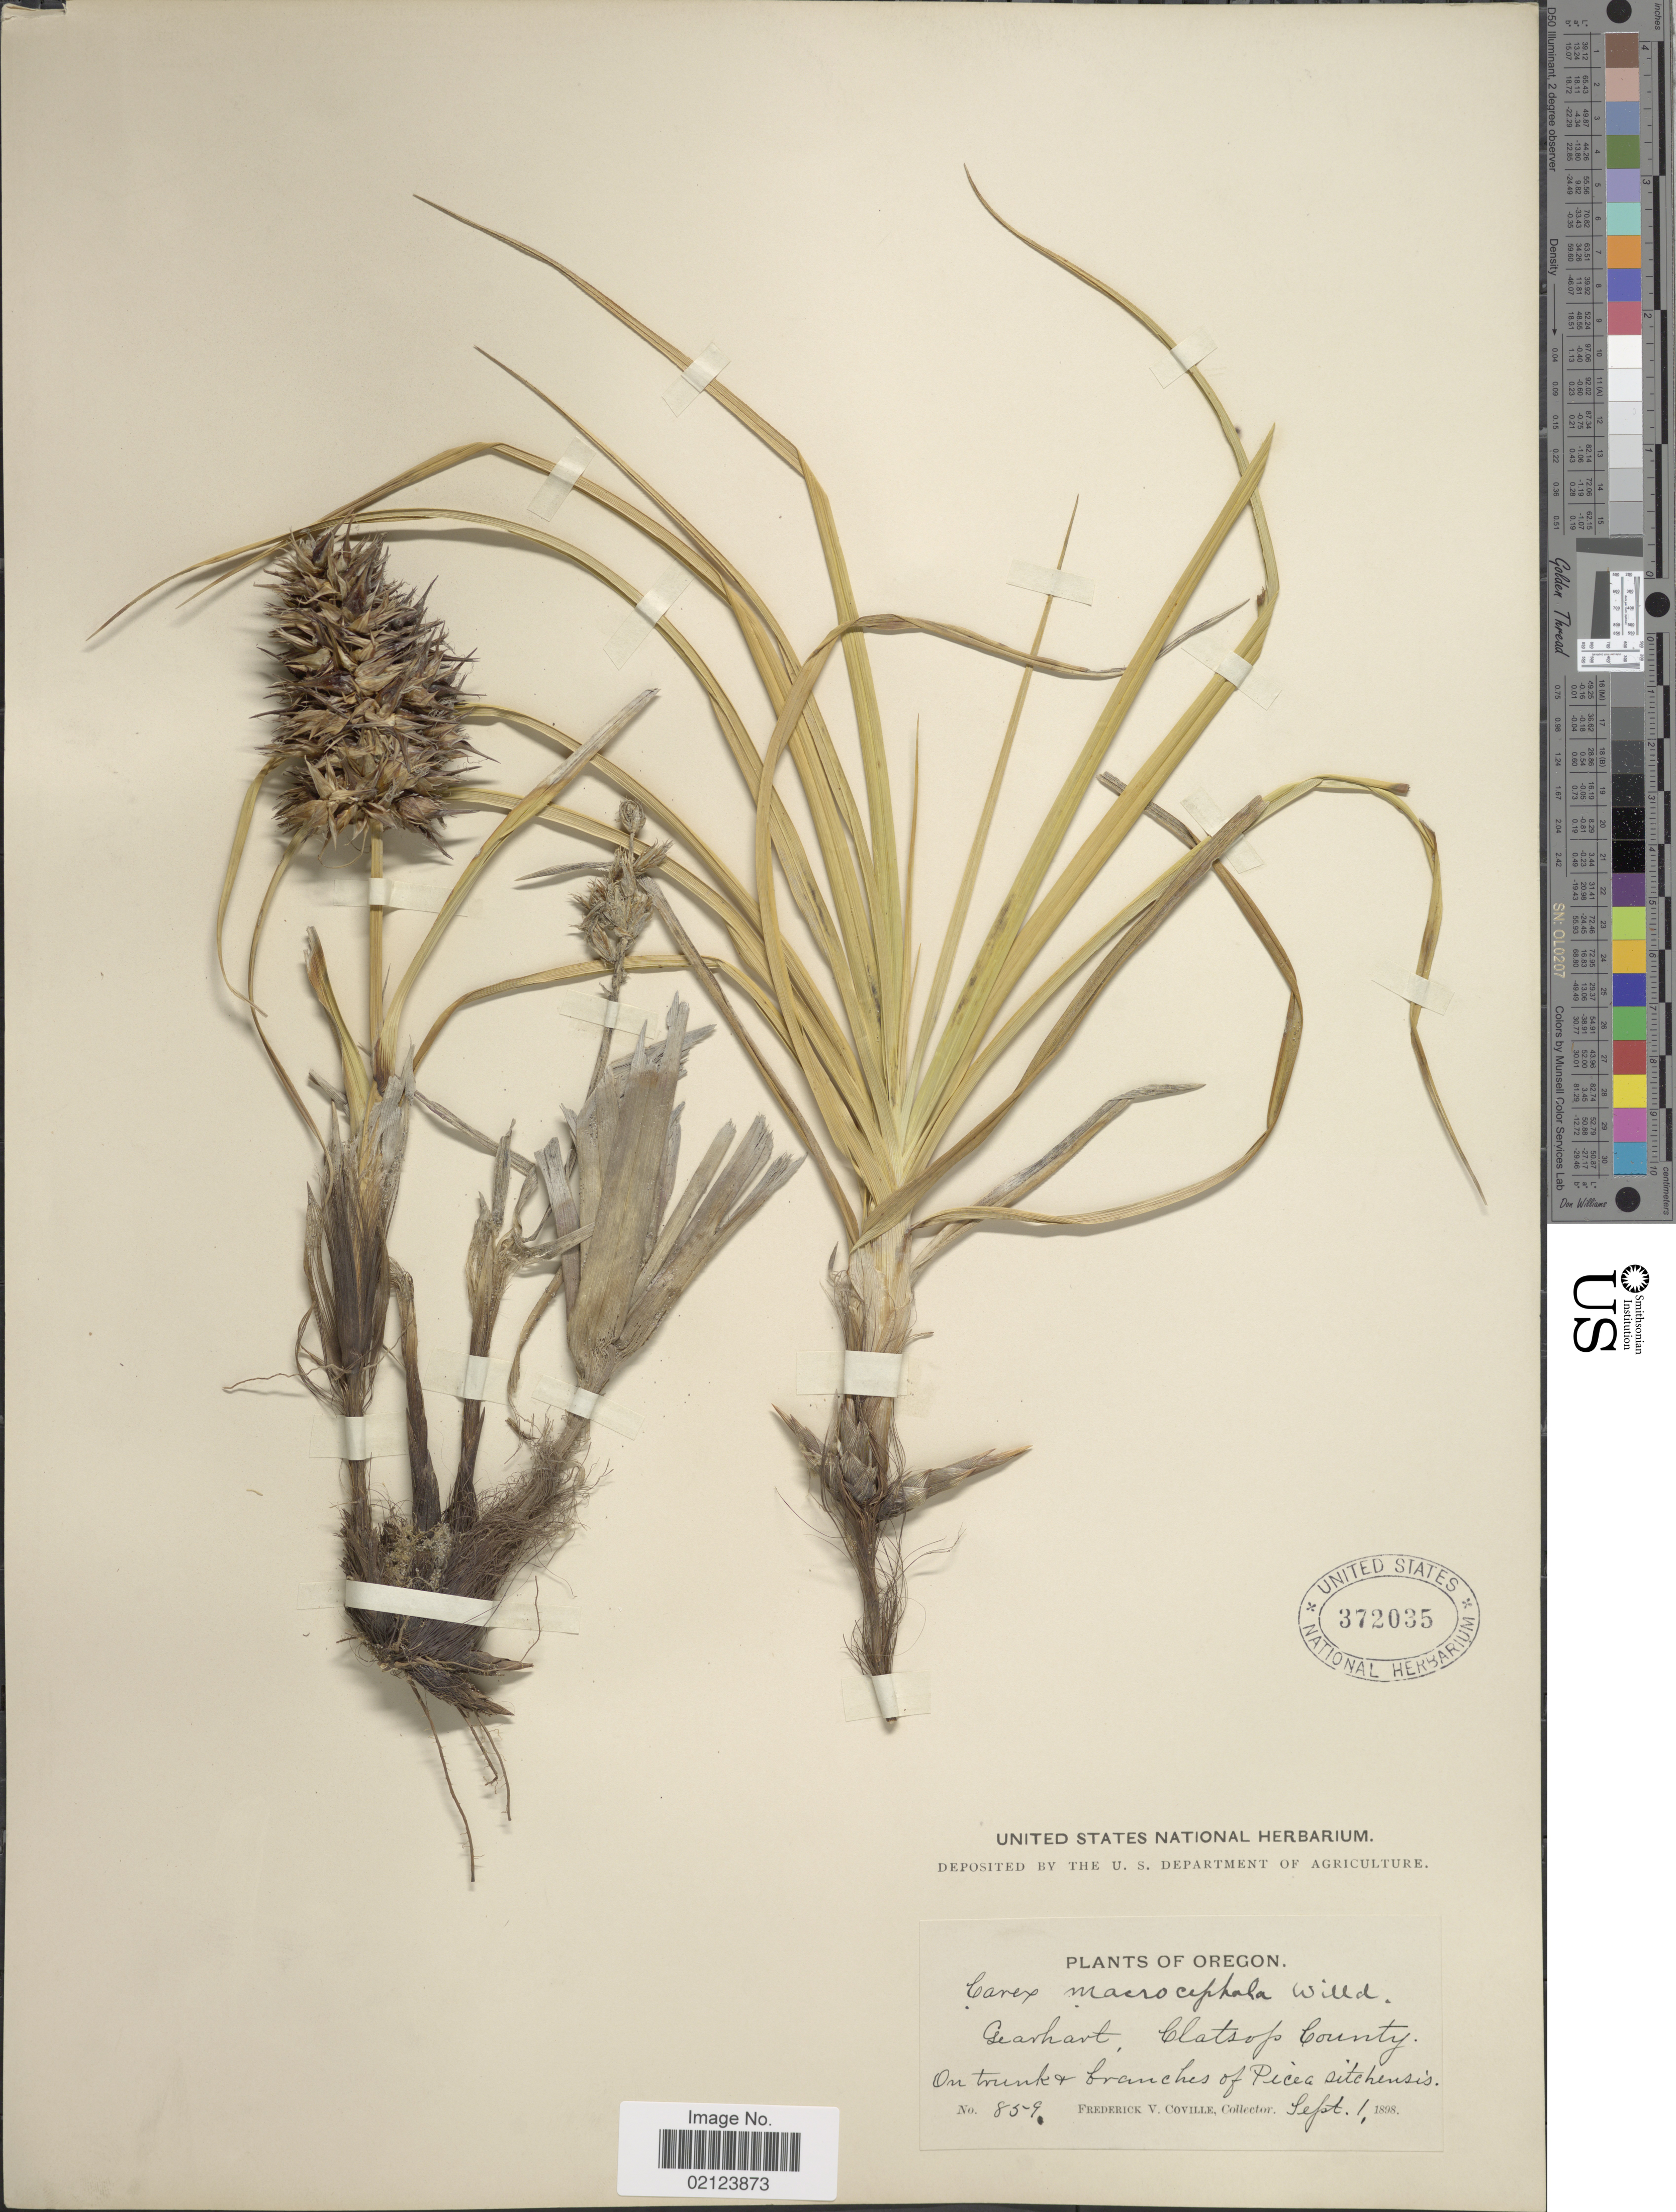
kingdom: Plantae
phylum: Tracheophyta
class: Liliopsida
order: Poales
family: Cyperaceae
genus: Carex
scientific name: Carex macrocephala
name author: Willd. ex Spreng.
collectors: F. V. Coville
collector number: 859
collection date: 1898-09-01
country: United States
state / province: Oregon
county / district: Clatsop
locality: Gearhart, Clatsop County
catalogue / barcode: US 372035